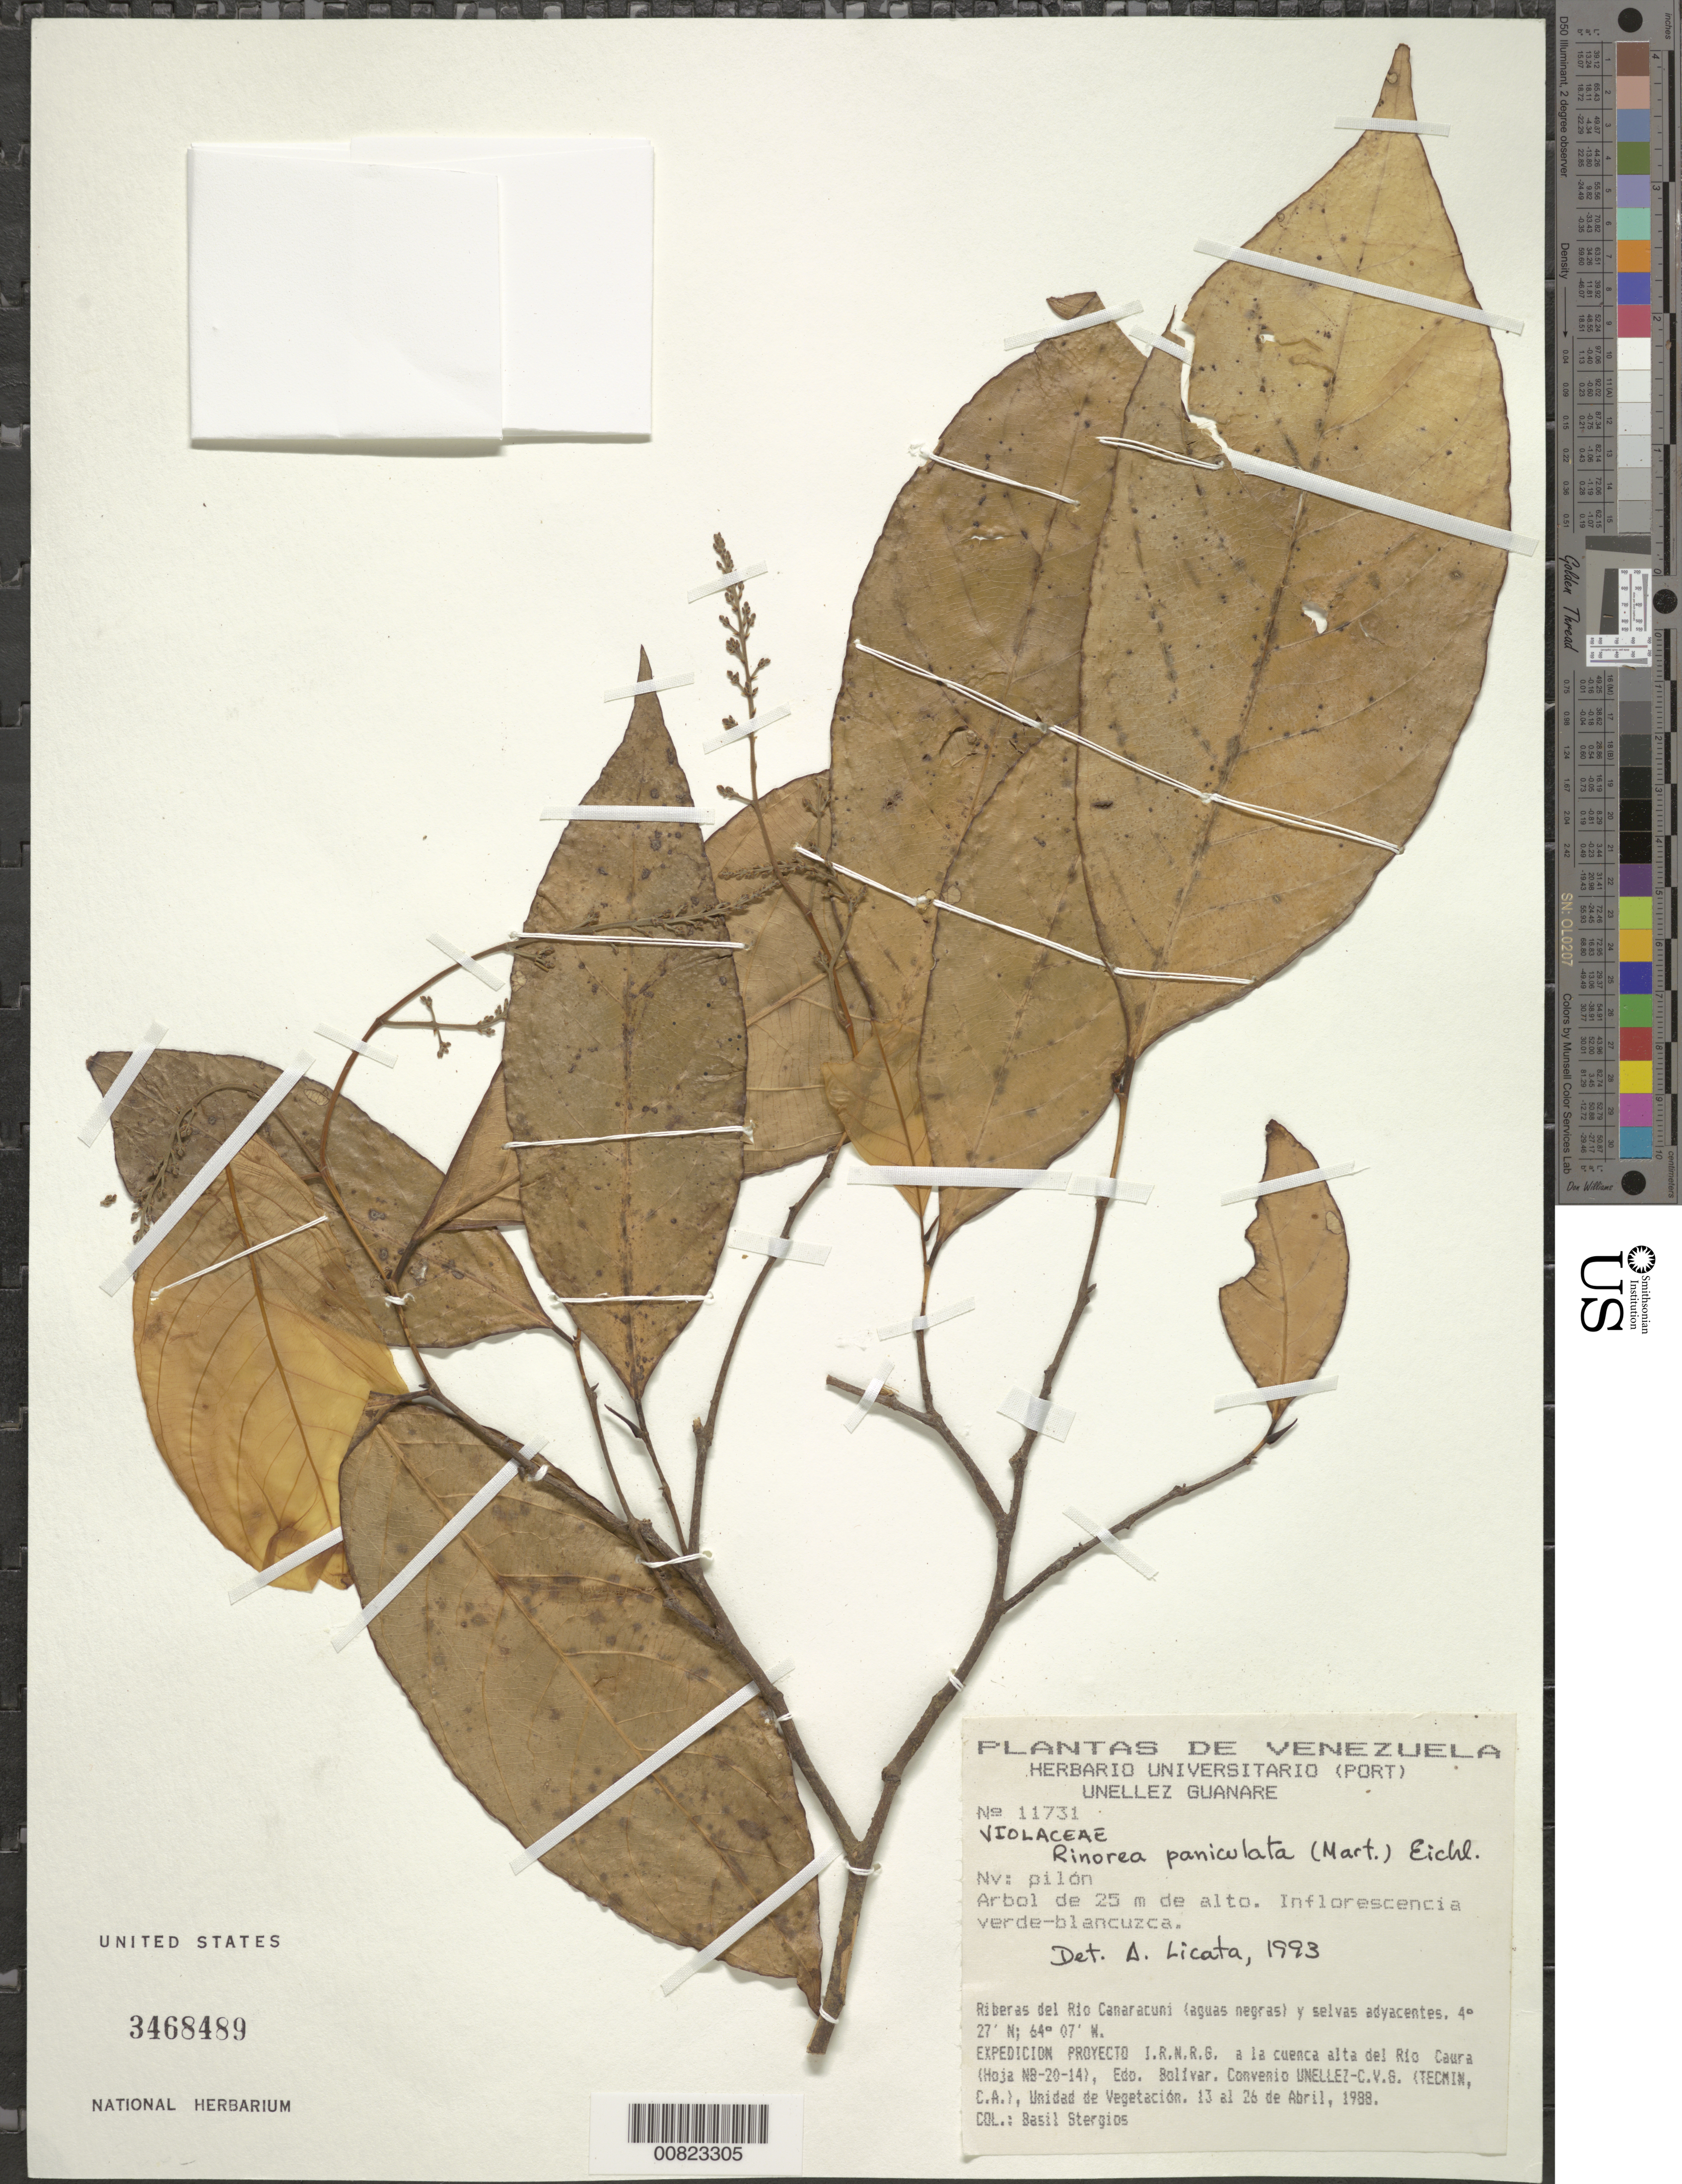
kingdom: Plantae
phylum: Tracheophyta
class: Magnoliopsida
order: Malpighiales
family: Violaceae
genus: Rinorea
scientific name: Rinorea paniculata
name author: (Mart.) Kuntze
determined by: Licata, A., (PORT), Univ. Nac. Exp. de los Llanos Ezequiel Zamora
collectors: B. G. Stergios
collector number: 11731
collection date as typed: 13-Apr-88 to 26-Apr-88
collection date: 1988-04-13/1988-04-26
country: Venezuela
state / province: Bolívar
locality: Río Canaracuni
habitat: Riberas del río (aguas negras) y selvas adyacentes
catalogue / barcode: US 3468489